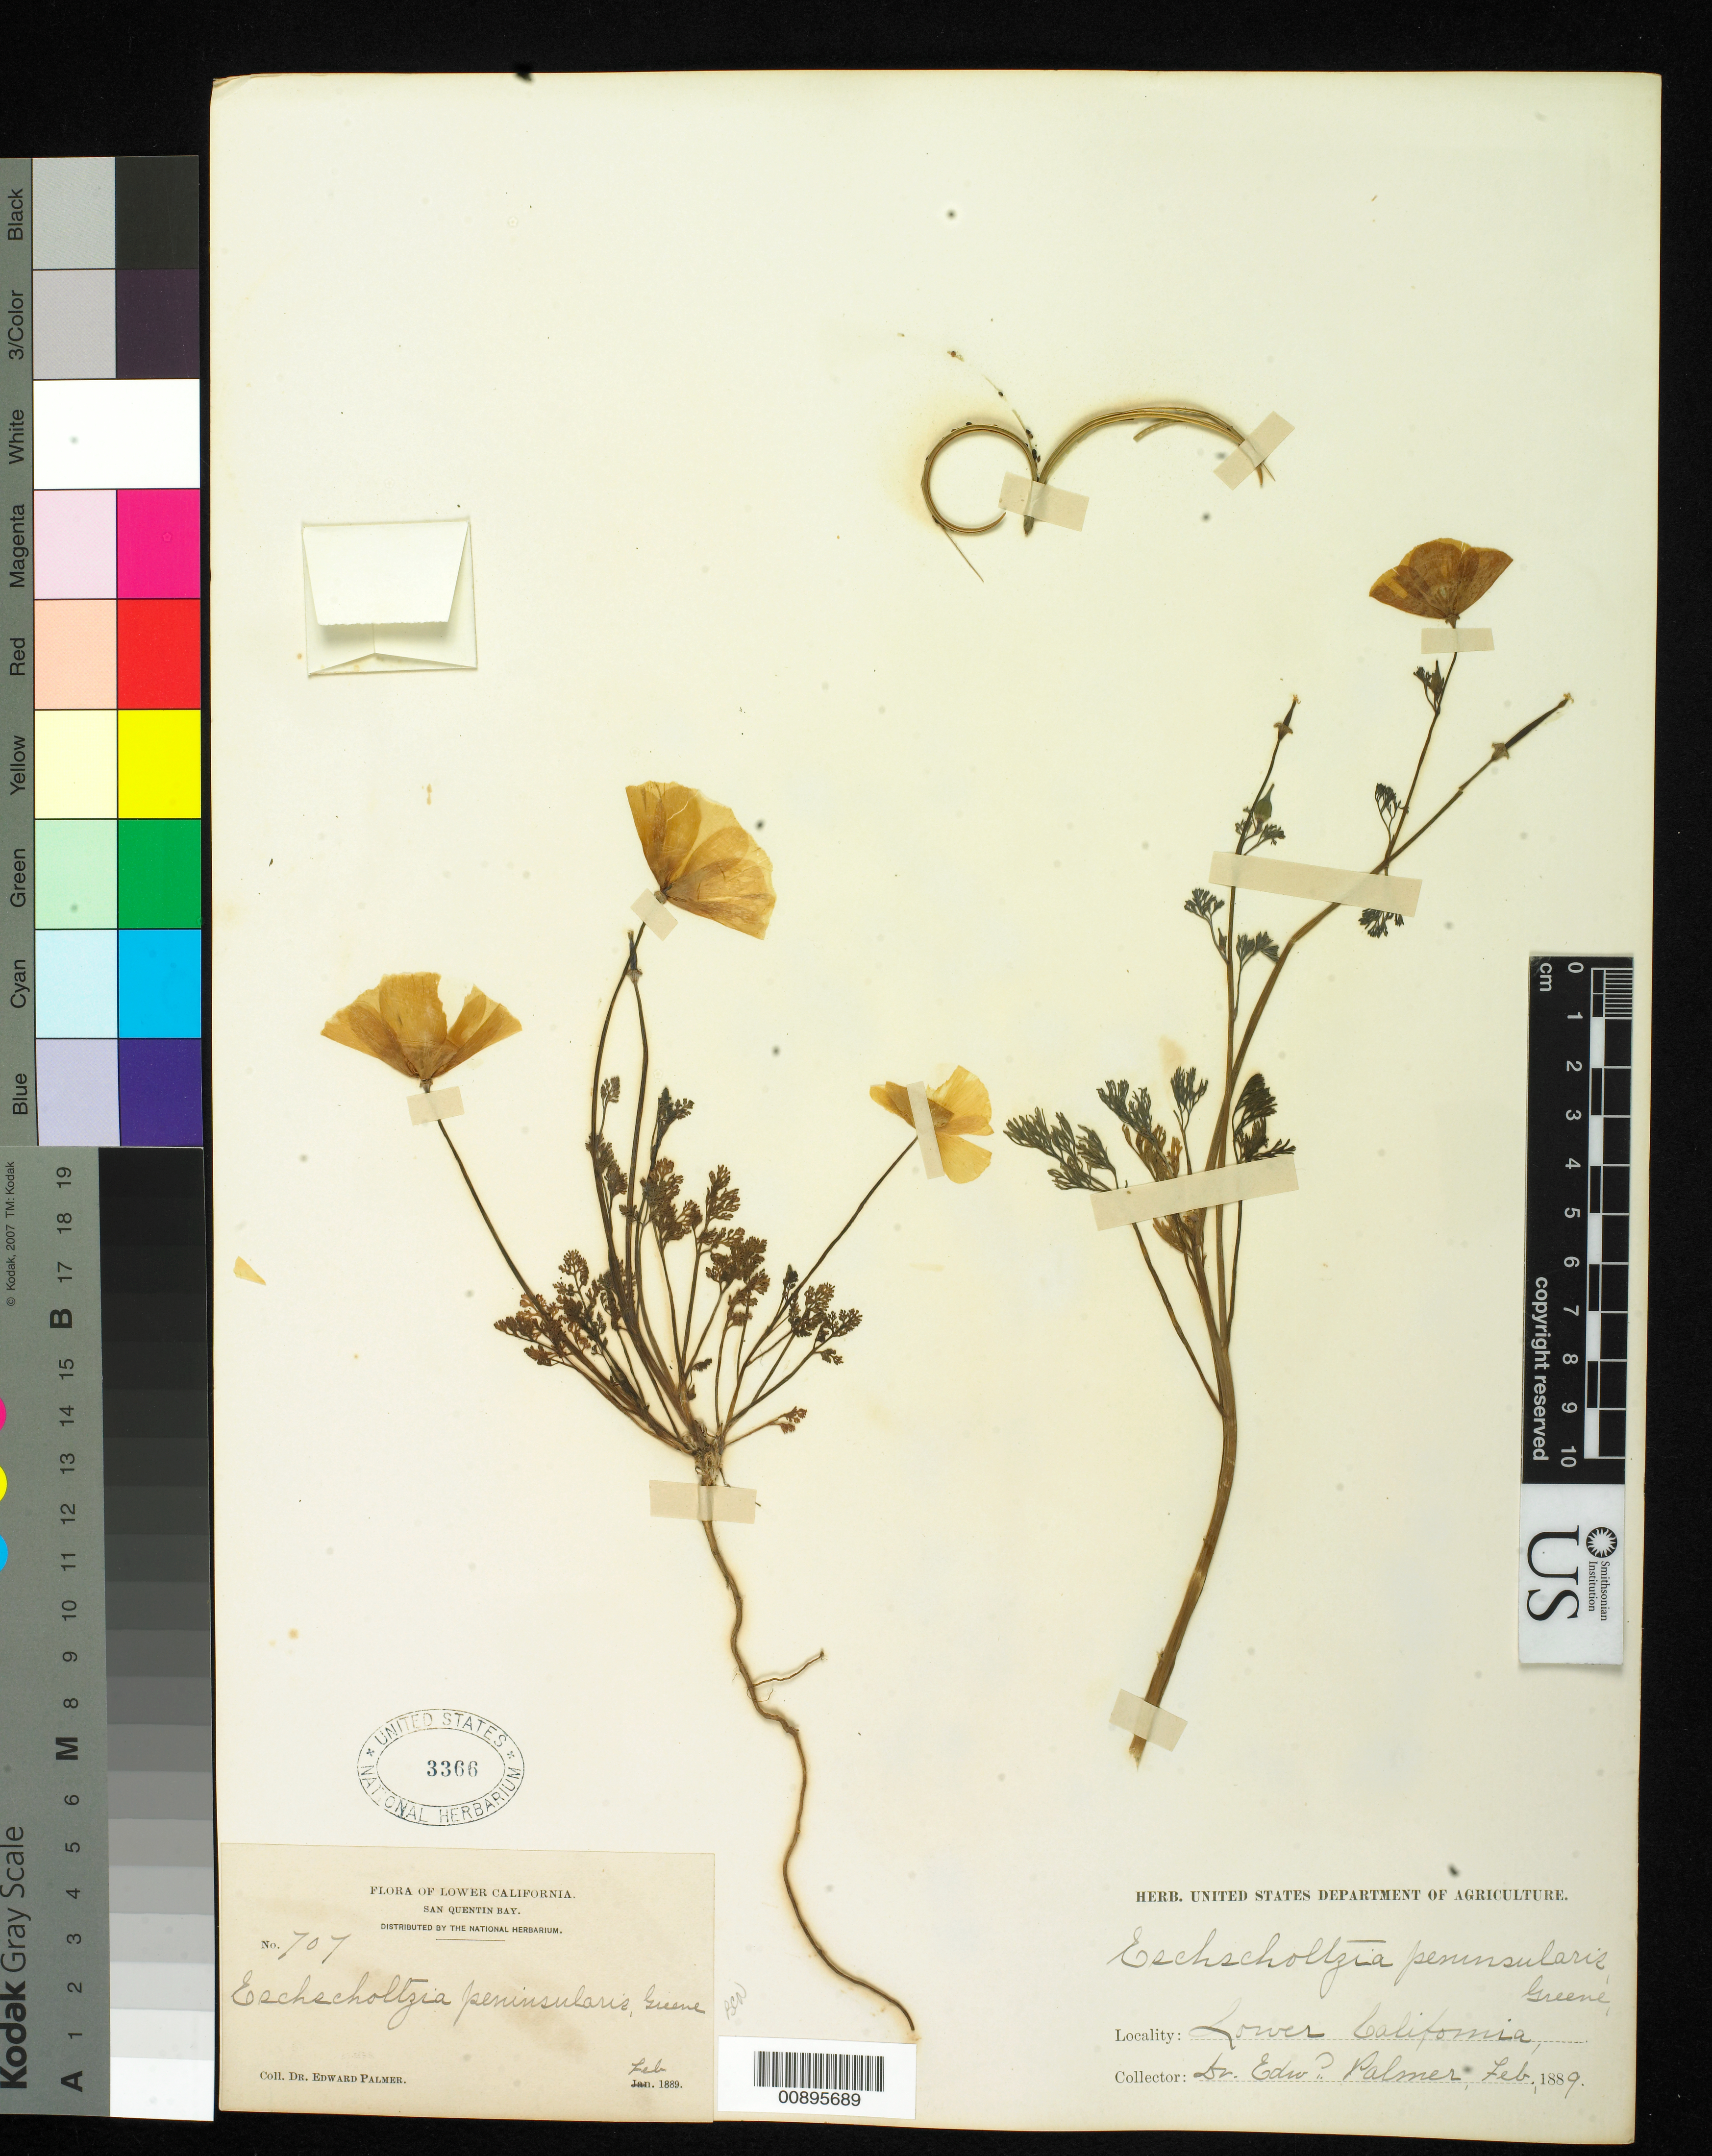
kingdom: Plantae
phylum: Tracheophyta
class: Magnoliopsida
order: Ranunculales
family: Papaveraceae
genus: Eschscholzia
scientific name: Eschscholzia peninsularis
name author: Greene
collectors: E. Palmer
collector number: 707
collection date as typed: Feb 1889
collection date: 1889-02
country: Mexico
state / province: Baja California Norte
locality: San Quentin Bay, Baja California.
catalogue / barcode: US 3366